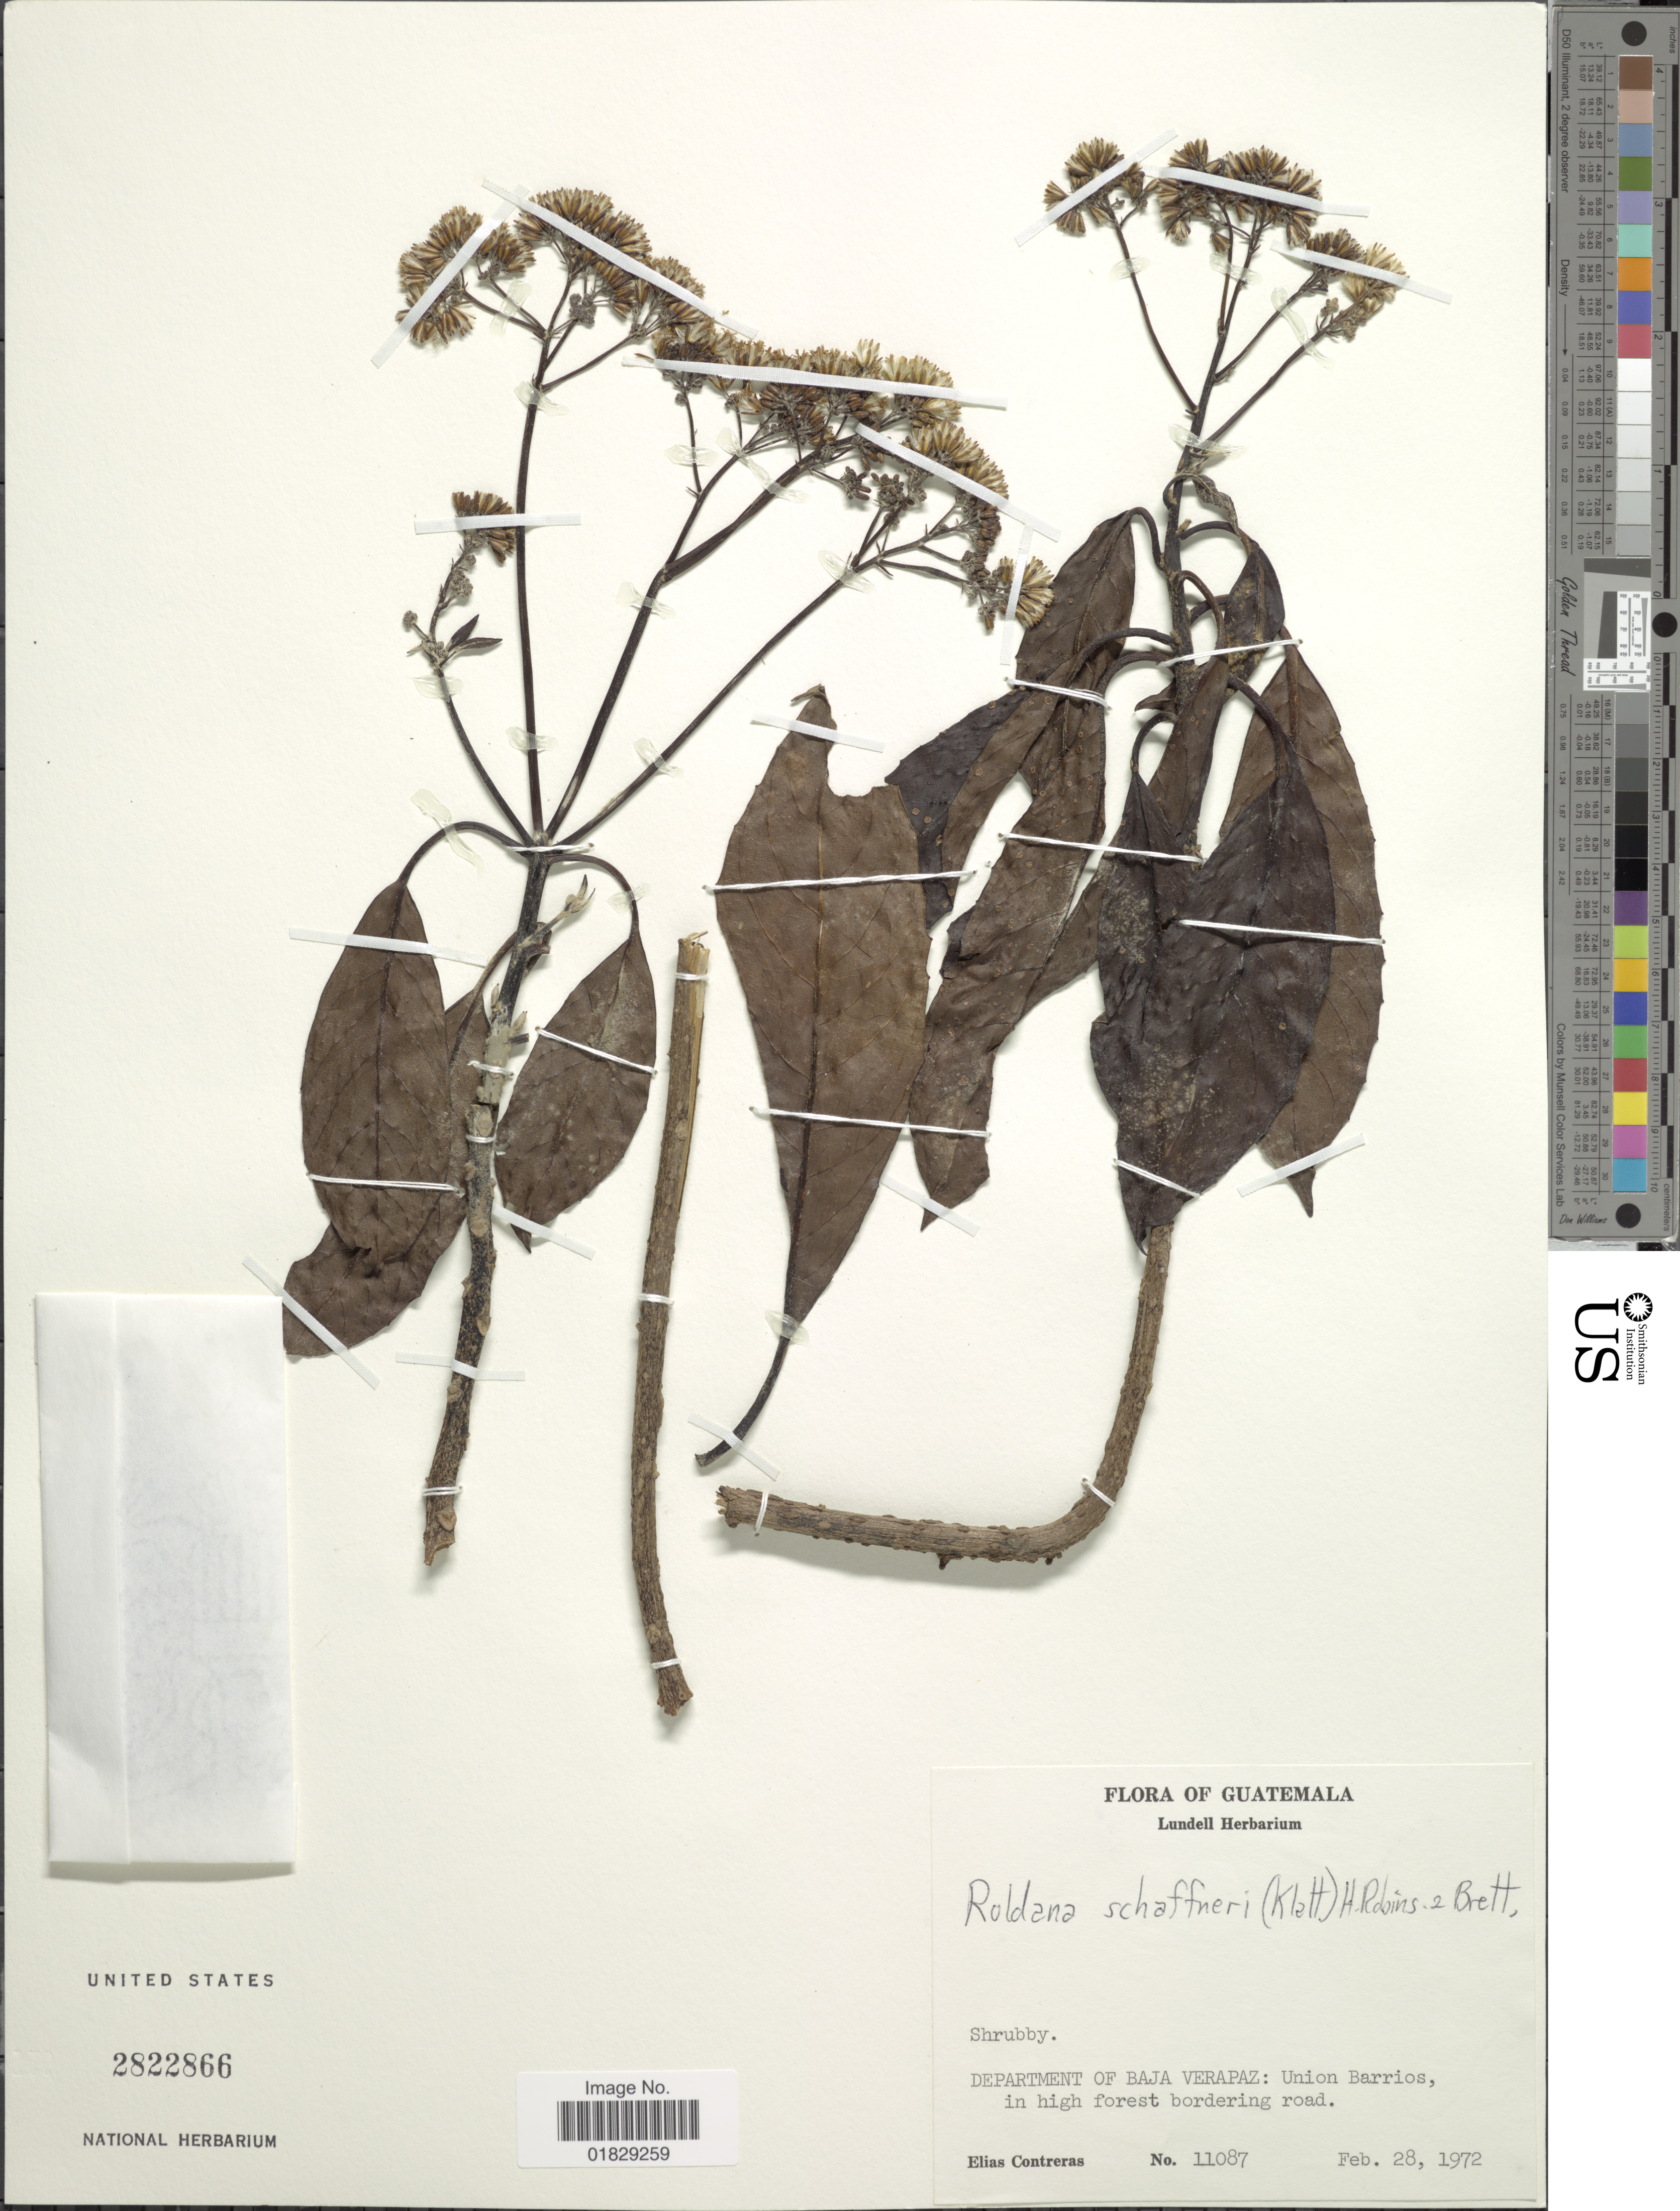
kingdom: Plantae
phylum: Tracheophyta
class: Magnoliopsida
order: Asterales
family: Asteraceae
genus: Roldana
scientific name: Roldana schaffneri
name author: (Sch. Bip. ex Klatt) H. Rob. & Brettell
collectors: E. Contreras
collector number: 11087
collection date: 1972-02-28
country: Guatemala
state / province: Baja Verapaz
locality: Department of Baja Verapaz: Union Barrios, in high forest bordering road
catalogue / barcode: US 2822866